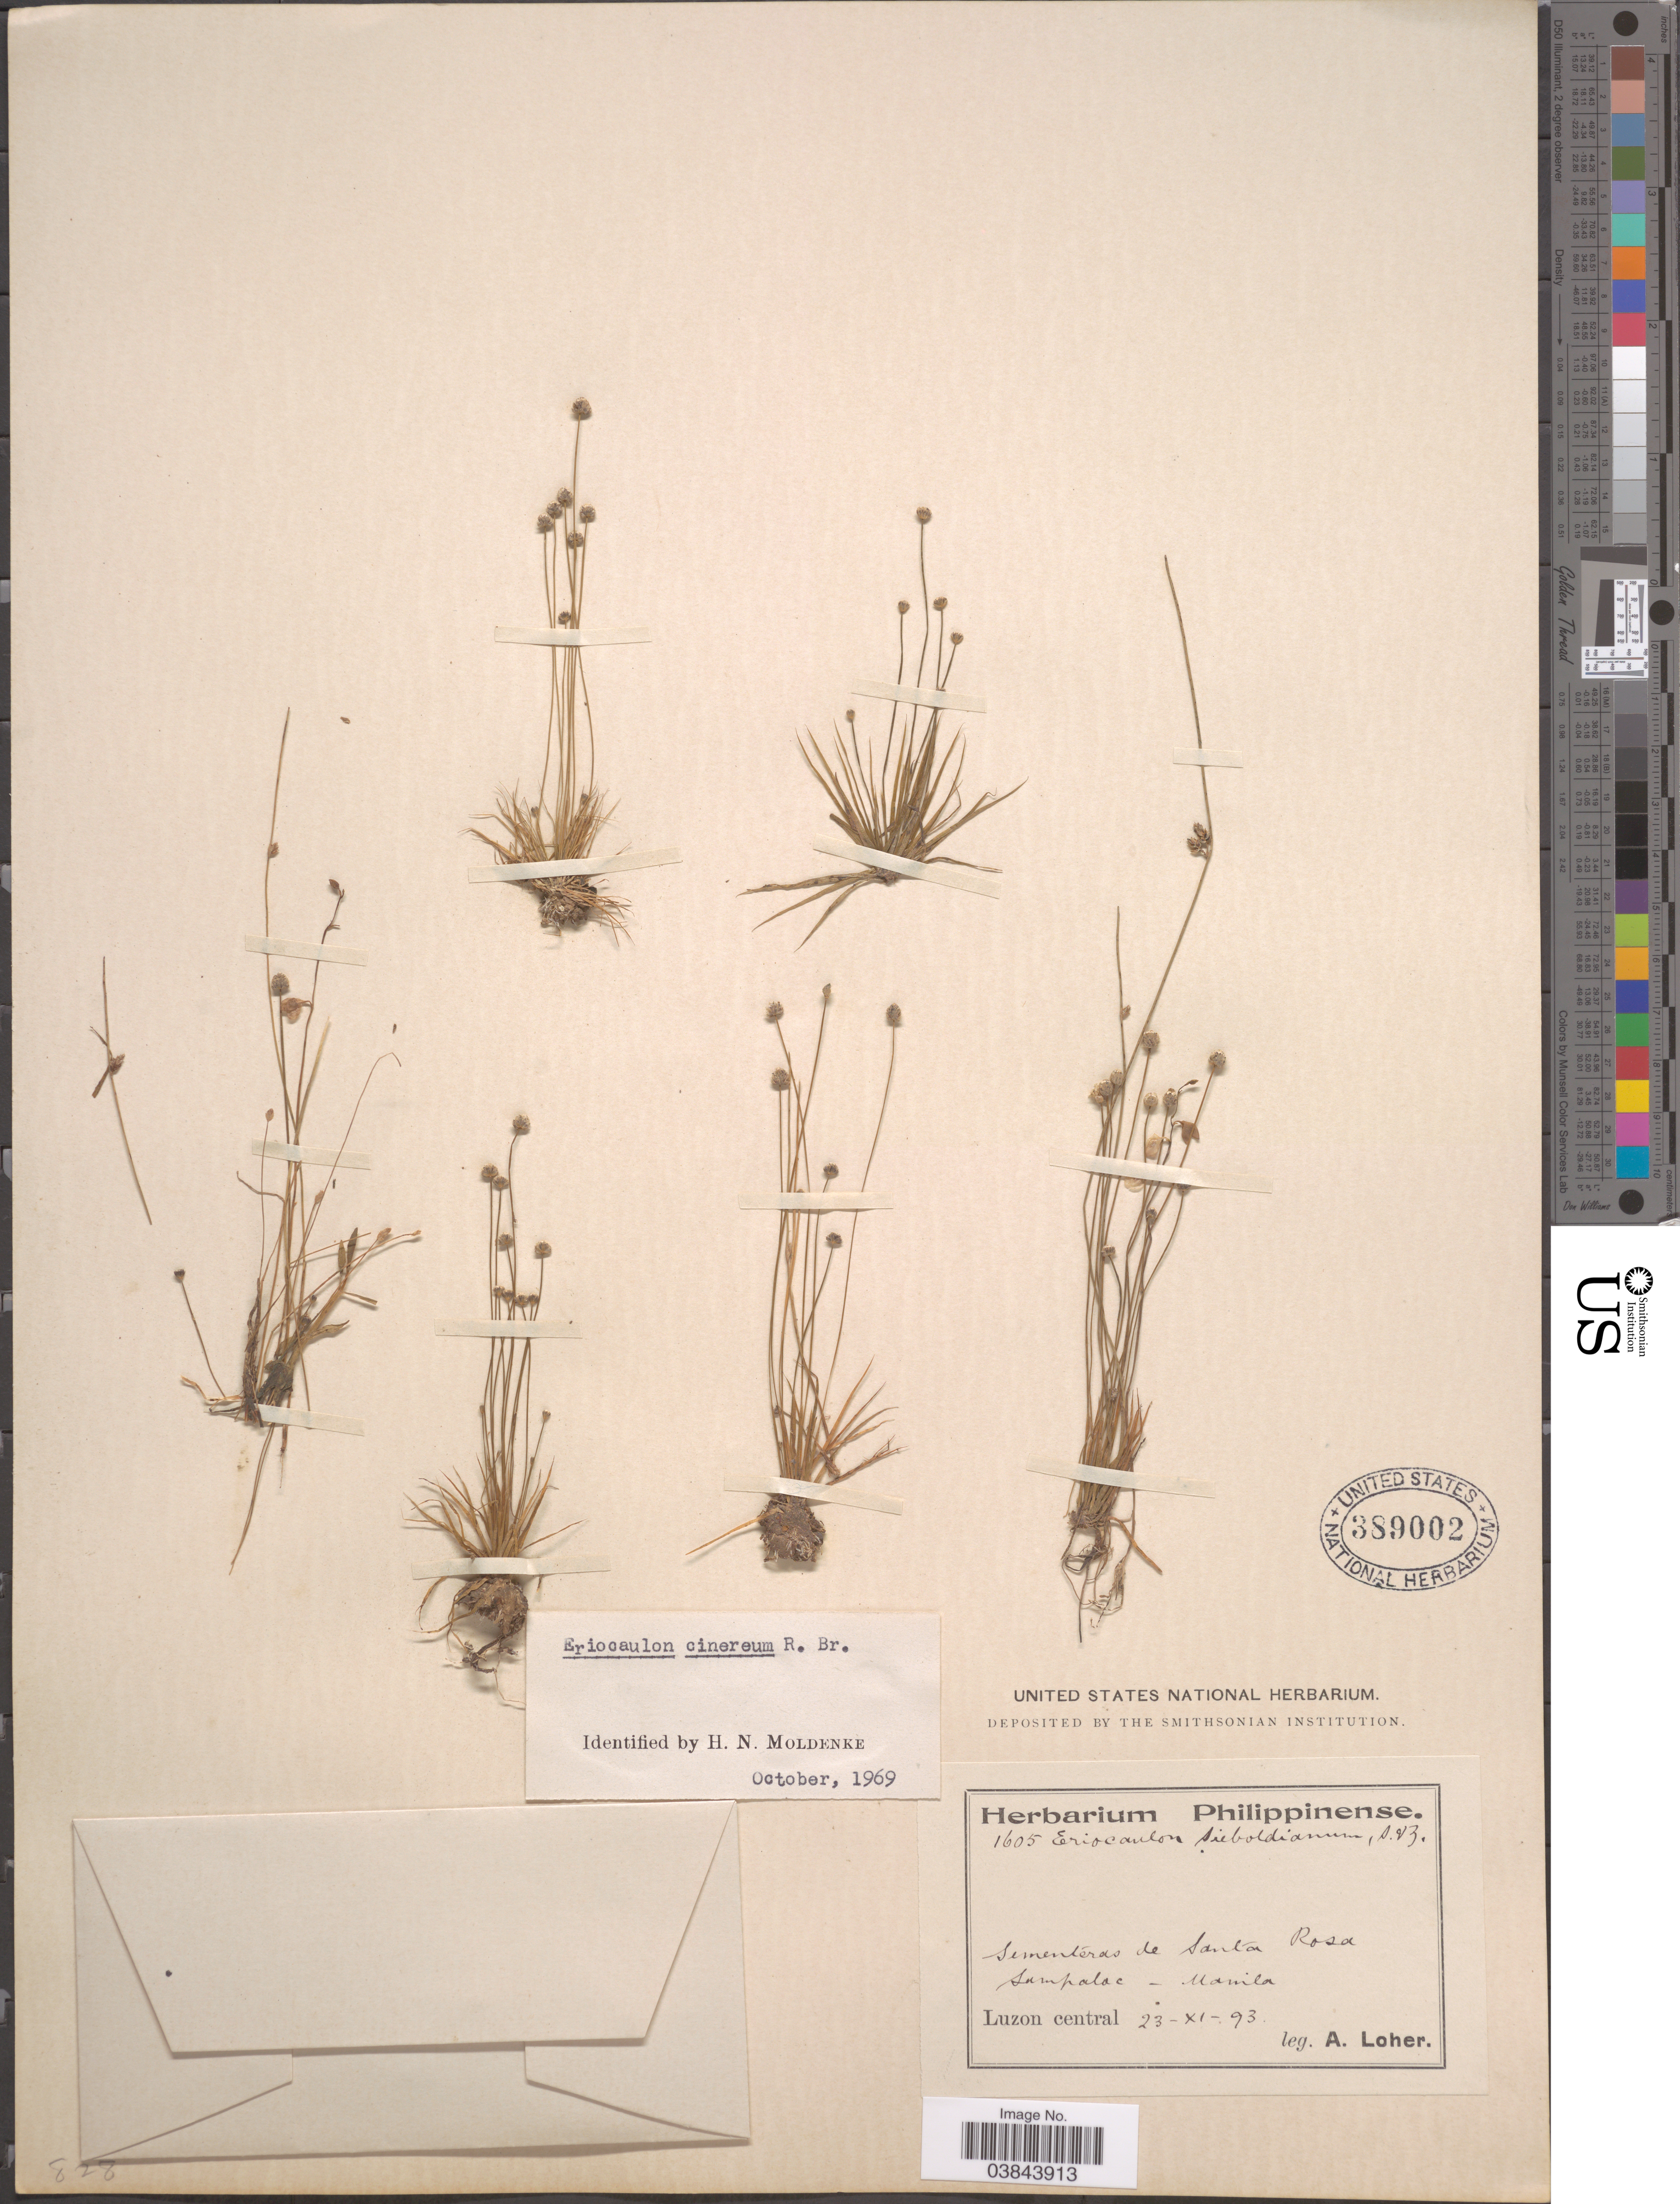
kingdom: Plantae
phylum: Tracheophyta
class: Liliopsida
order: Poales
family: Eriocaulaceae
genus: Eriocaulon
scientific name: Eriocaulon cinereum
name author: R. Br.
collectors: A. Loher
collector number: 1605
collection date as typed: Transcribed d/m/y: 23/11/93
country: Philippines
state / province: Central Luzon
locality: Sementéras de Santa Rosa, Sampaloc - Manila.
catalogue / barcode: US 389002